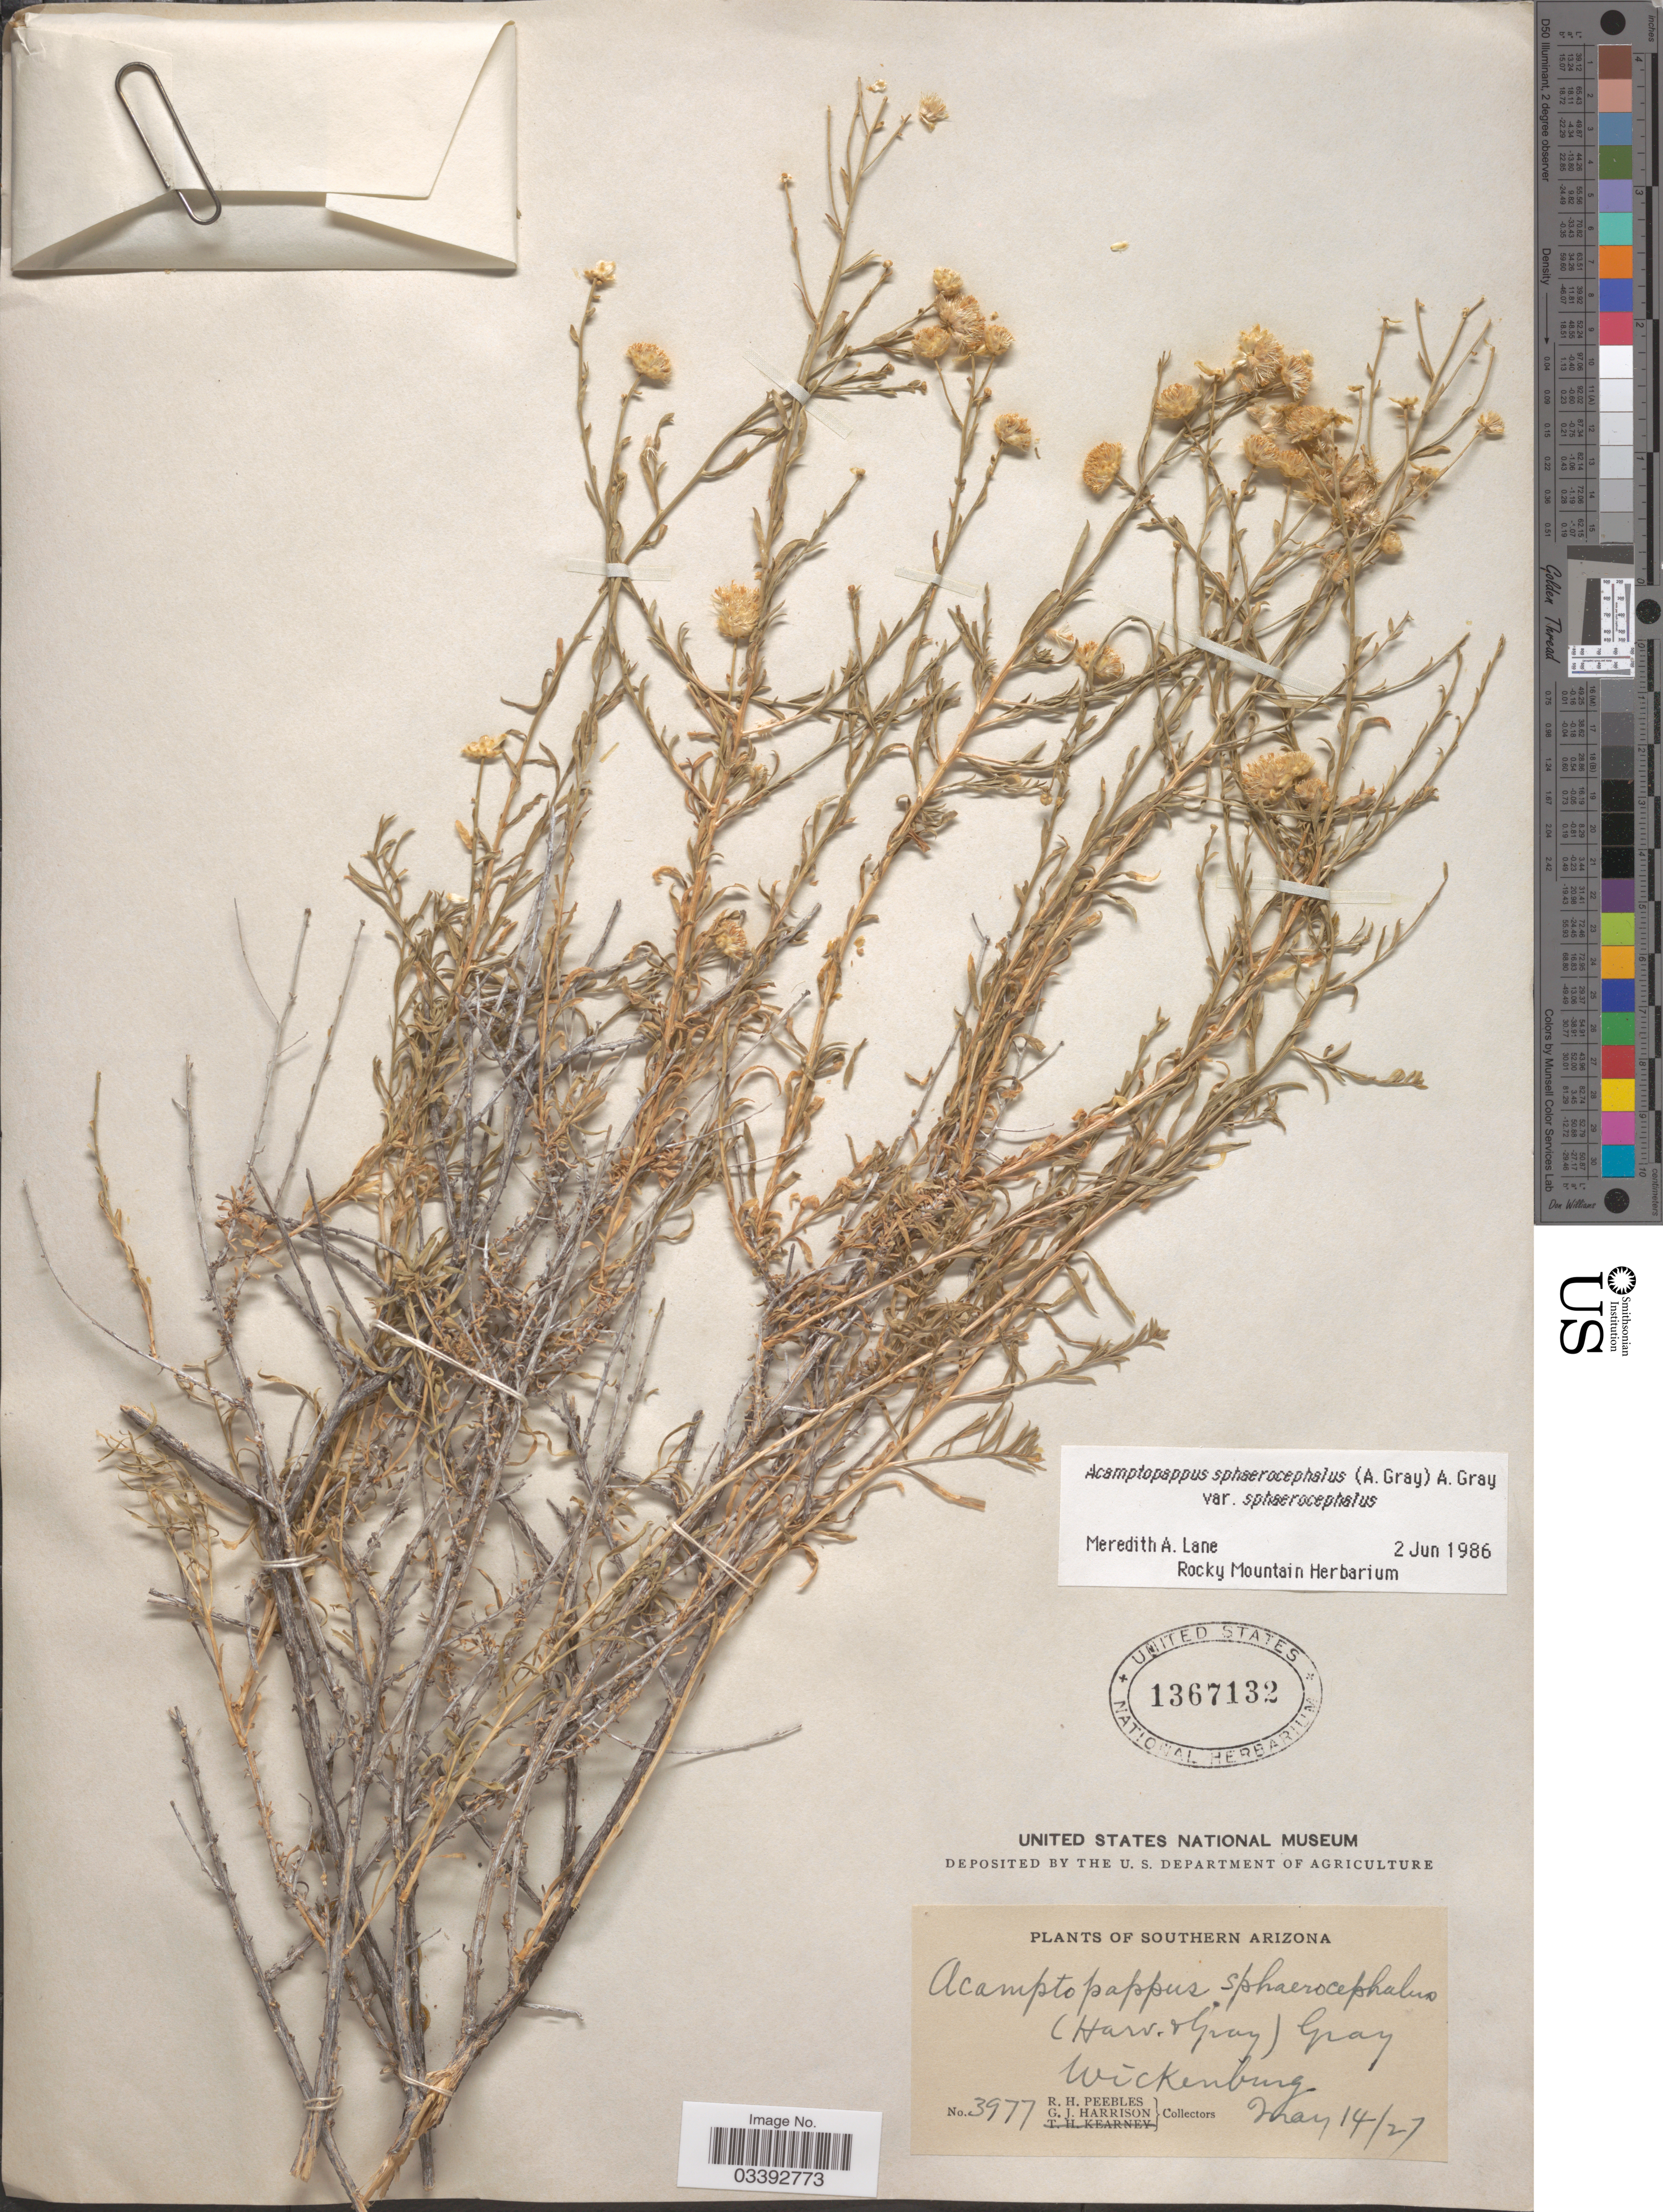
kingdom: Plantae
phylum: Tracheophyta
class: Magnoliopsida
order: Asterales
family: Asteraceae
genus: Acamptopappus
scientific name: Acamptopappus sphaerocephalus var. sphaerocephalus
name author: A. Gray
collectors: R. H. Peebles & G. J. Harrison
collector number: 3977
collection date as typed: Transcribed d/m/y: 14/5/27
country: United States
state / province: Arizona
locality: Southern Arizona. Wickenburg.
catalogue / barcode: US 1367132